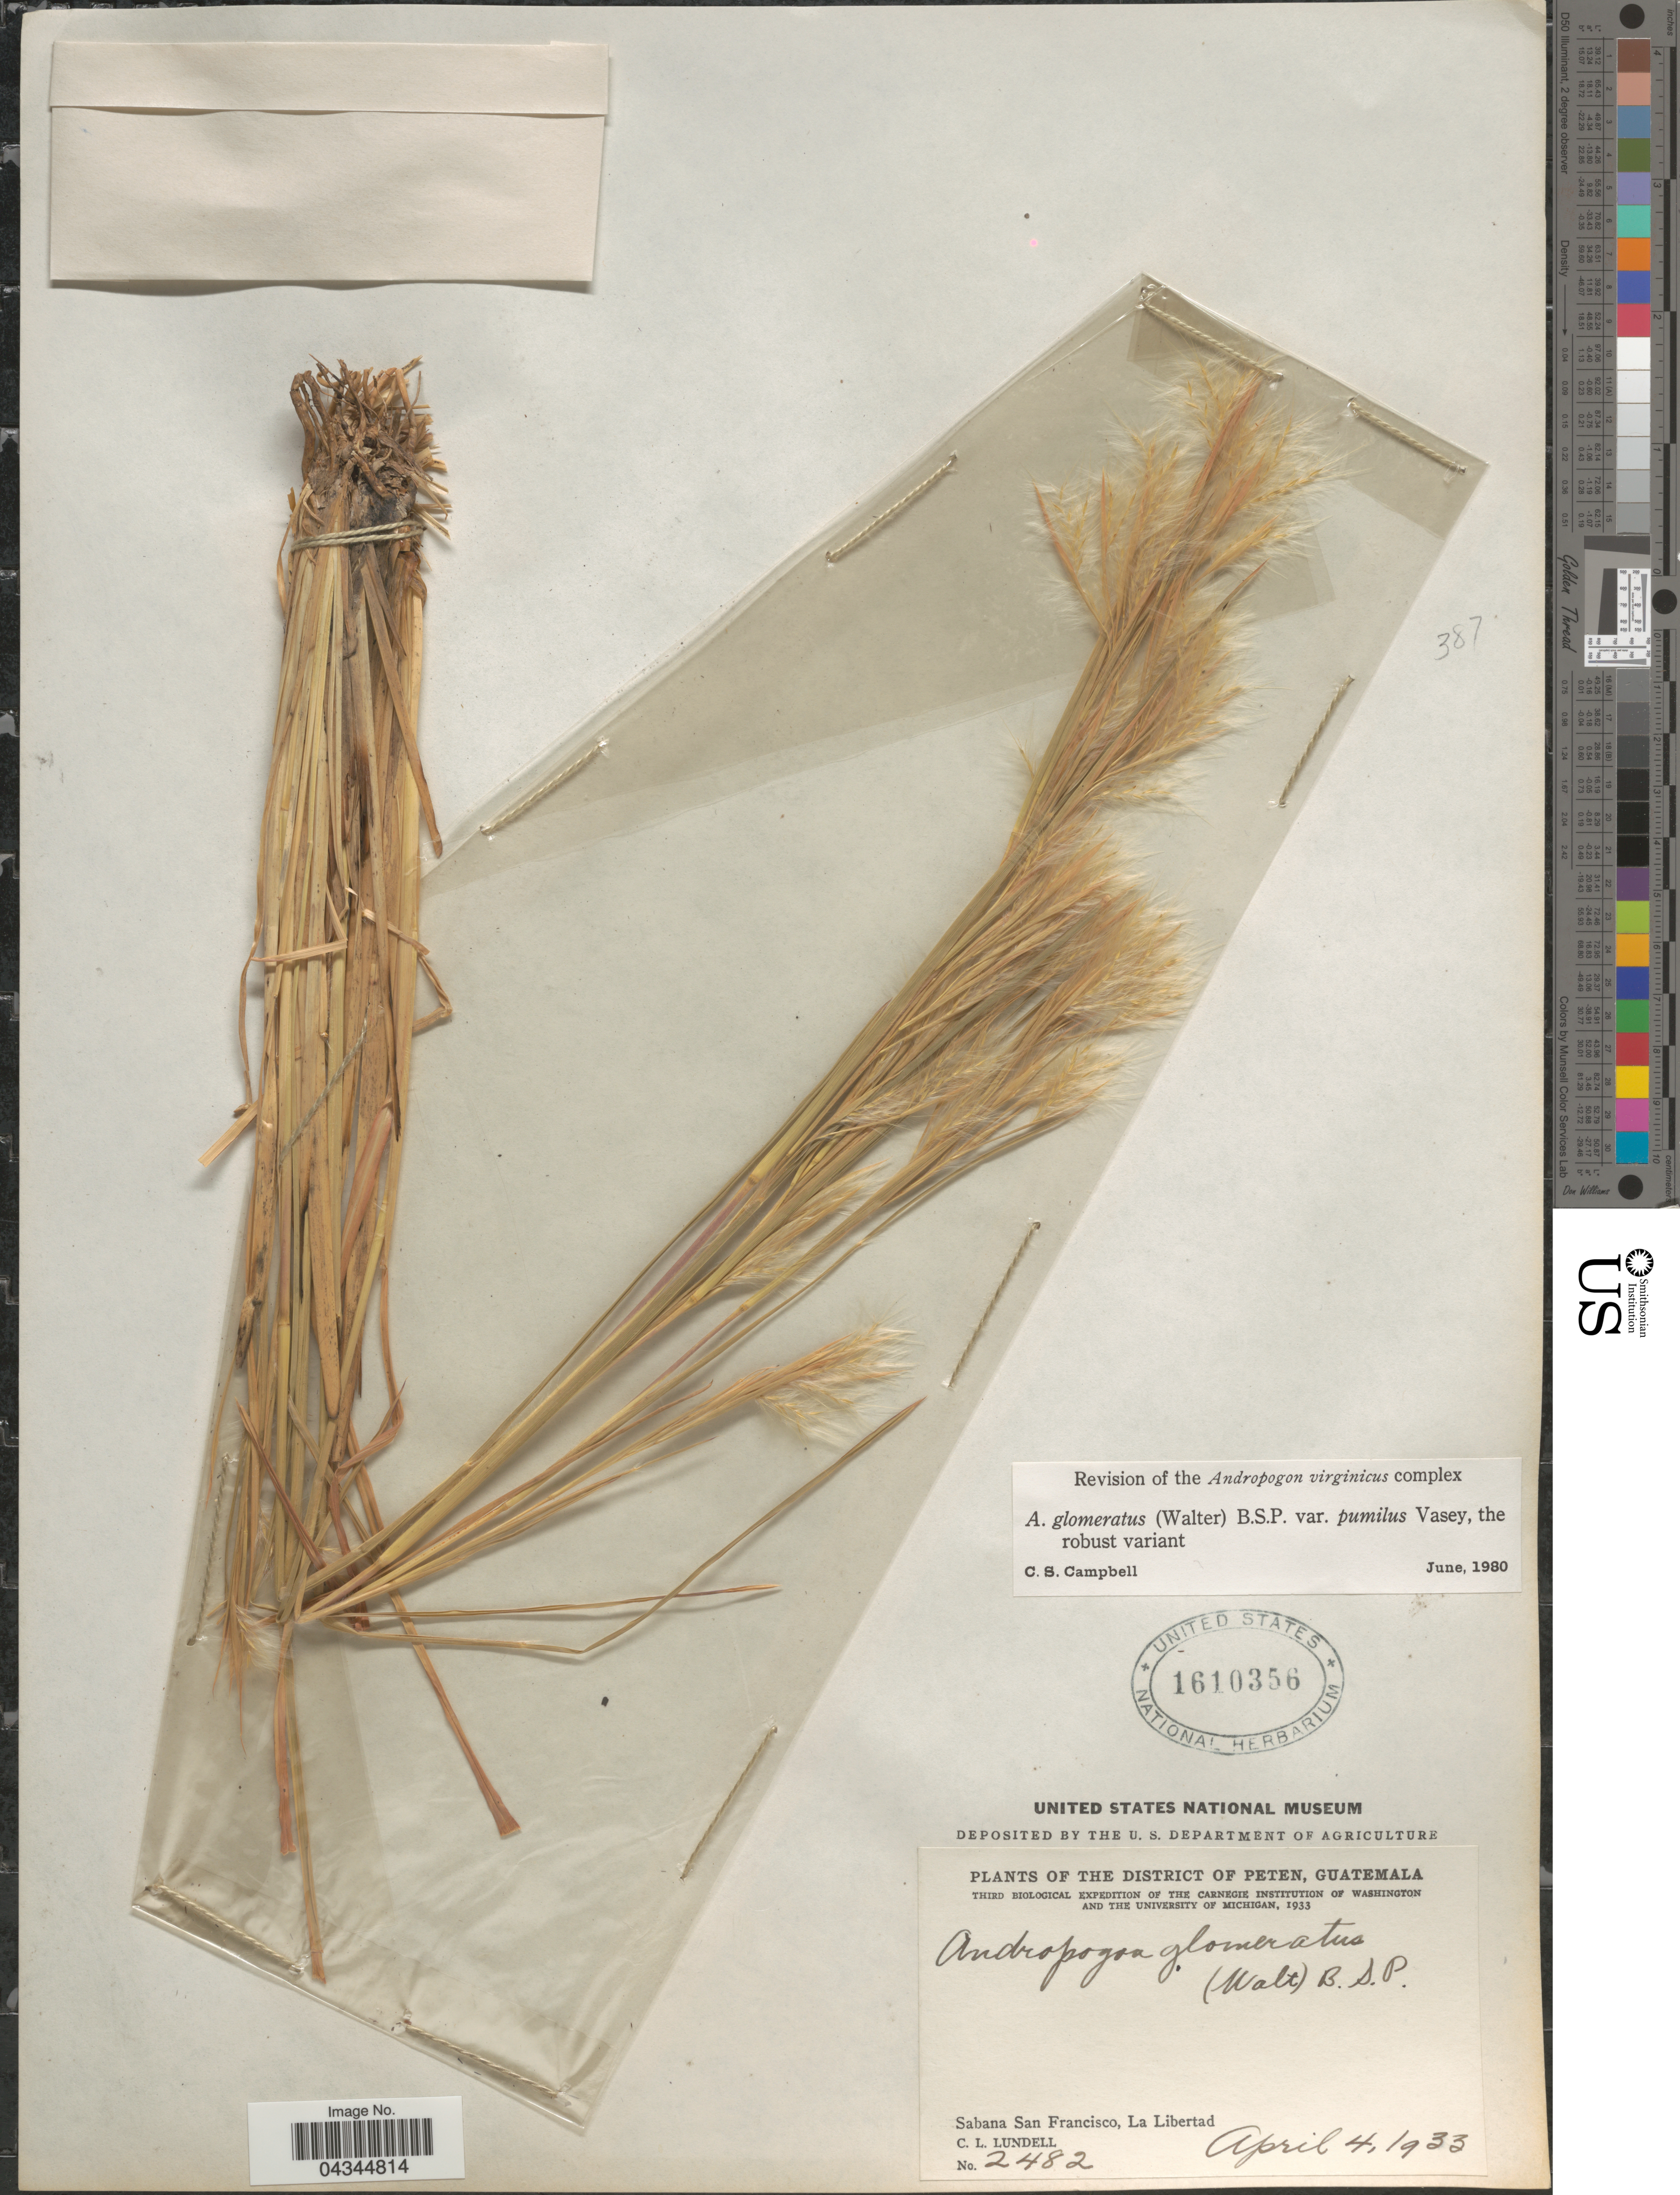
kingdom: Plantae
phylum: Tracheophyta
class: Liliopsida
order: Poales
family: Poaceae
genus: Andropogon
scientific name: Andropogon glomeratus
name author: (Walter) Britton et al.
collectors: C. L. Lundell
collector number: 2482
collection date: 1933-04-04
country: Guatemala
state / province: El Peten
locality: District of Peten. Third Biological Expedition of the Carnegie Institution of Washington and the University of Michigan, 1933. Sabana San Francisco, La Libertad.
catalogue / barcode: US 1610356